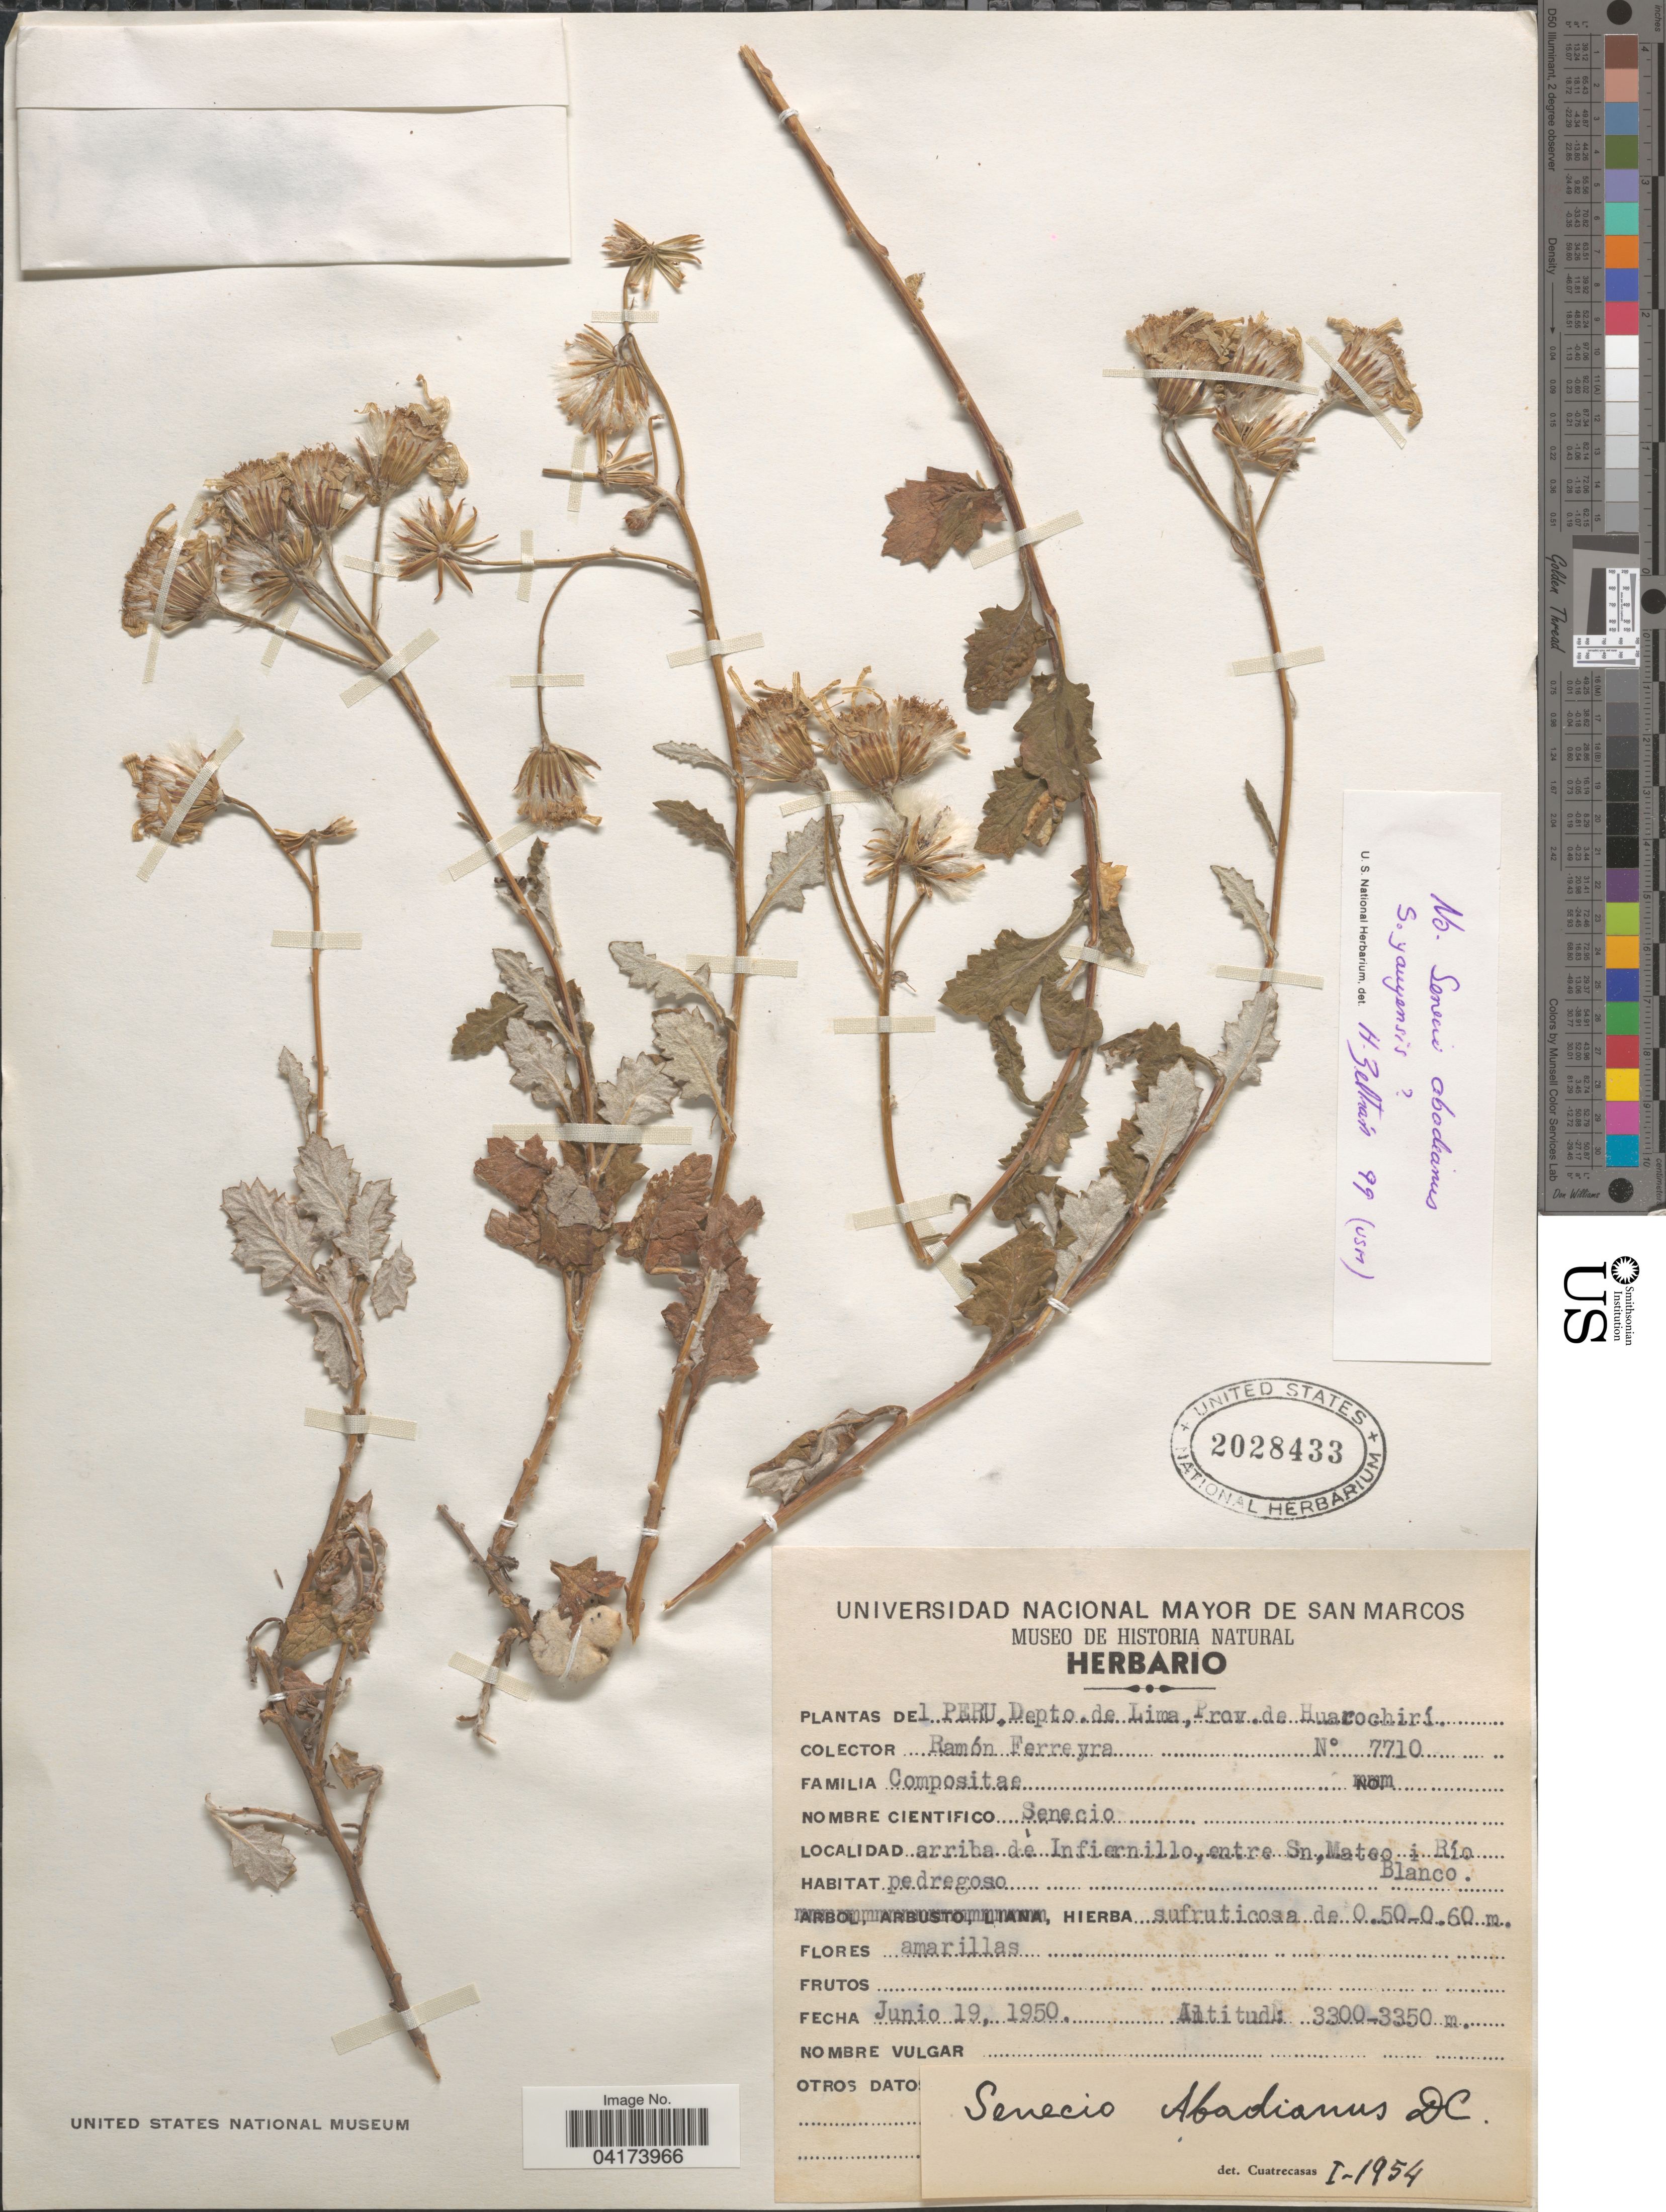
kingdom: Plantae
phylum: Tracheophyta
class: Magnoliopsida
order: Asterales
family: Asteraceae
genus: Senecio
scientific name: Senecio abadianus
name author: DC.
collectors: R. A. Ferreyra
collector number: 7710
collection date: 1950-06-19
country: Peru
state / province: Lima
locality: Depto. de Lima, Prov. de Huarochirí. Arriba de Infiernillo, entre Sn, Mateo i Río Blanco.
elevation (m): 3300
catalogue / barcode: US 2028433